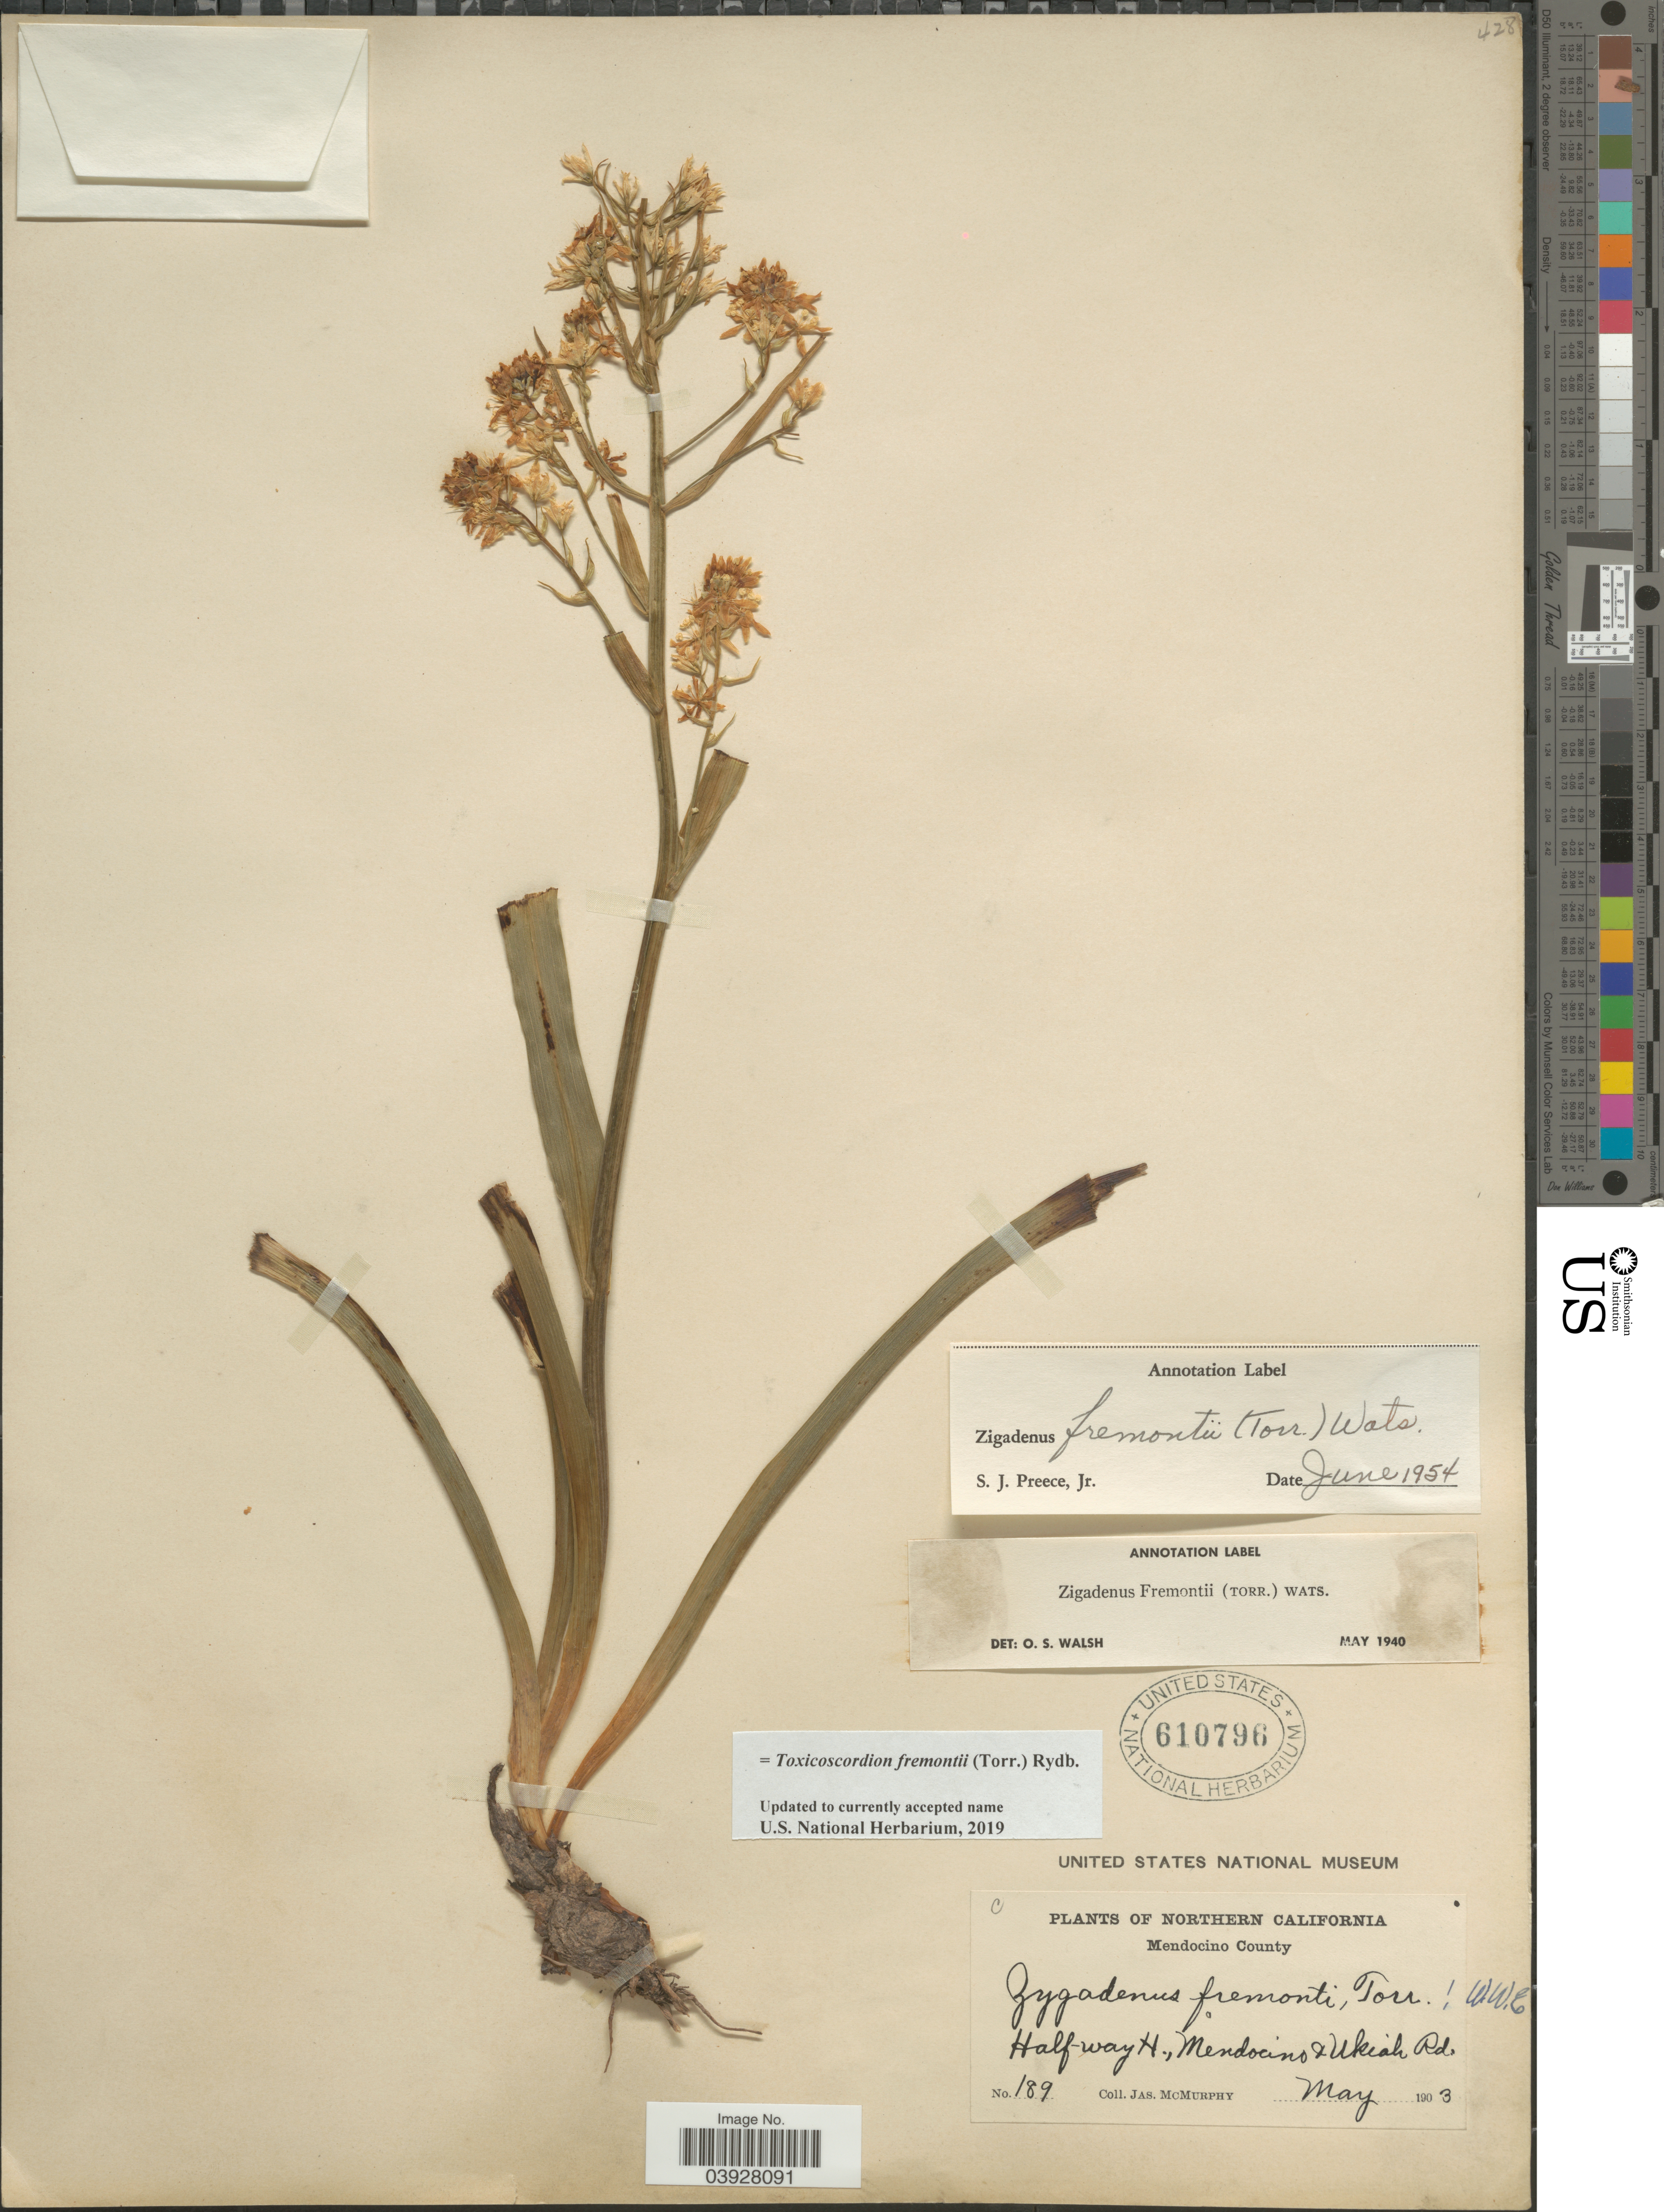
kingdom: Plantae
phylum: Tracheophyta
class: Liliopsida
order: Liliales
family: Melanthiaceae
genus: Toxicoscordion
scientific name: Toxicoscordion fremontii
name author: (Torr.) Rydb.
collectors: J. McMurphy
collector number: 189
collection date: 1903-05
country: United States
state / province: California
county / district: Mendocino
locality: Northern California. Mendocino County. Half-way H., Mendocino & Ukiah Rd.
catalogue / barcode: US 610796